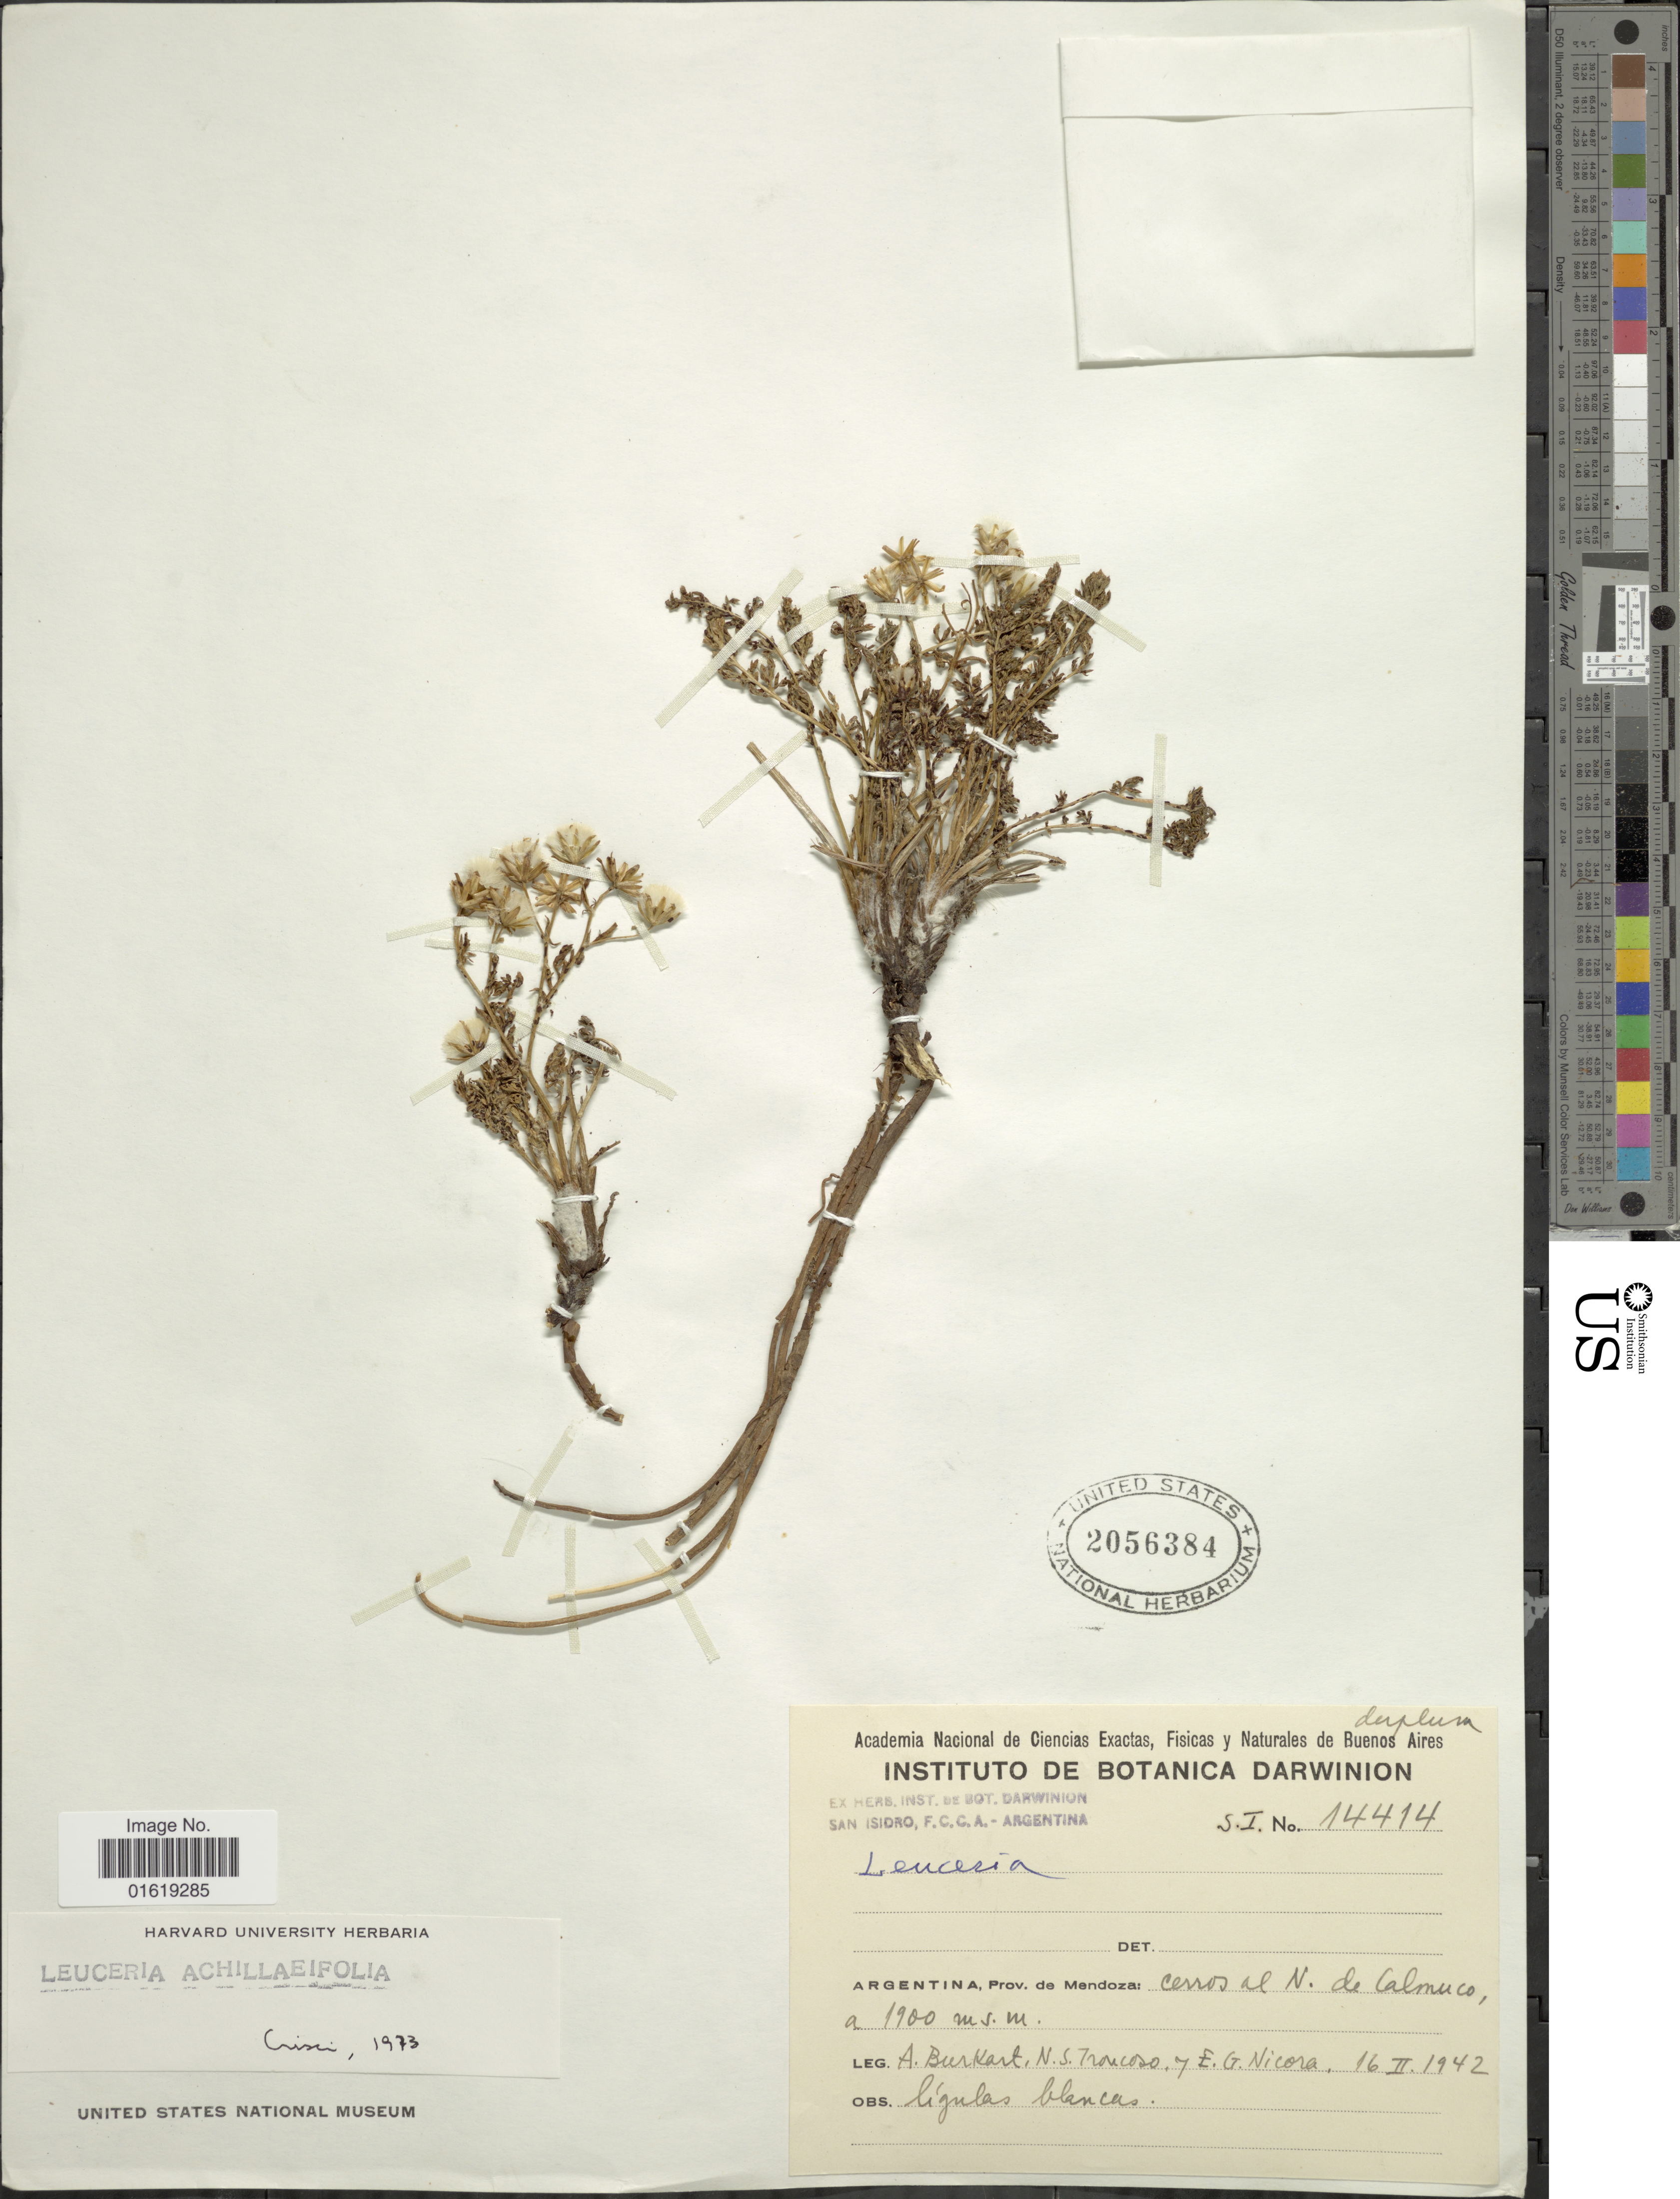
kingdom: Plantae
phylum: Tracheophyta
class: Magnoliopsida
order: Asterales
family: Asteraceae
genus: Leucheria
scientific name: Leucheria achillaeifolia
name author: Hook. & Arn.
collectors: A. E. Burkart, N. Troncoso & E. G. Nicora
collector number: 14414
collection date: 1942-02-16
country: Argentina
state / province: Mendoza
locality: Cerros al N. de Calmuco.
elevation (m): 1900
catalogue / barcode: US 2056384